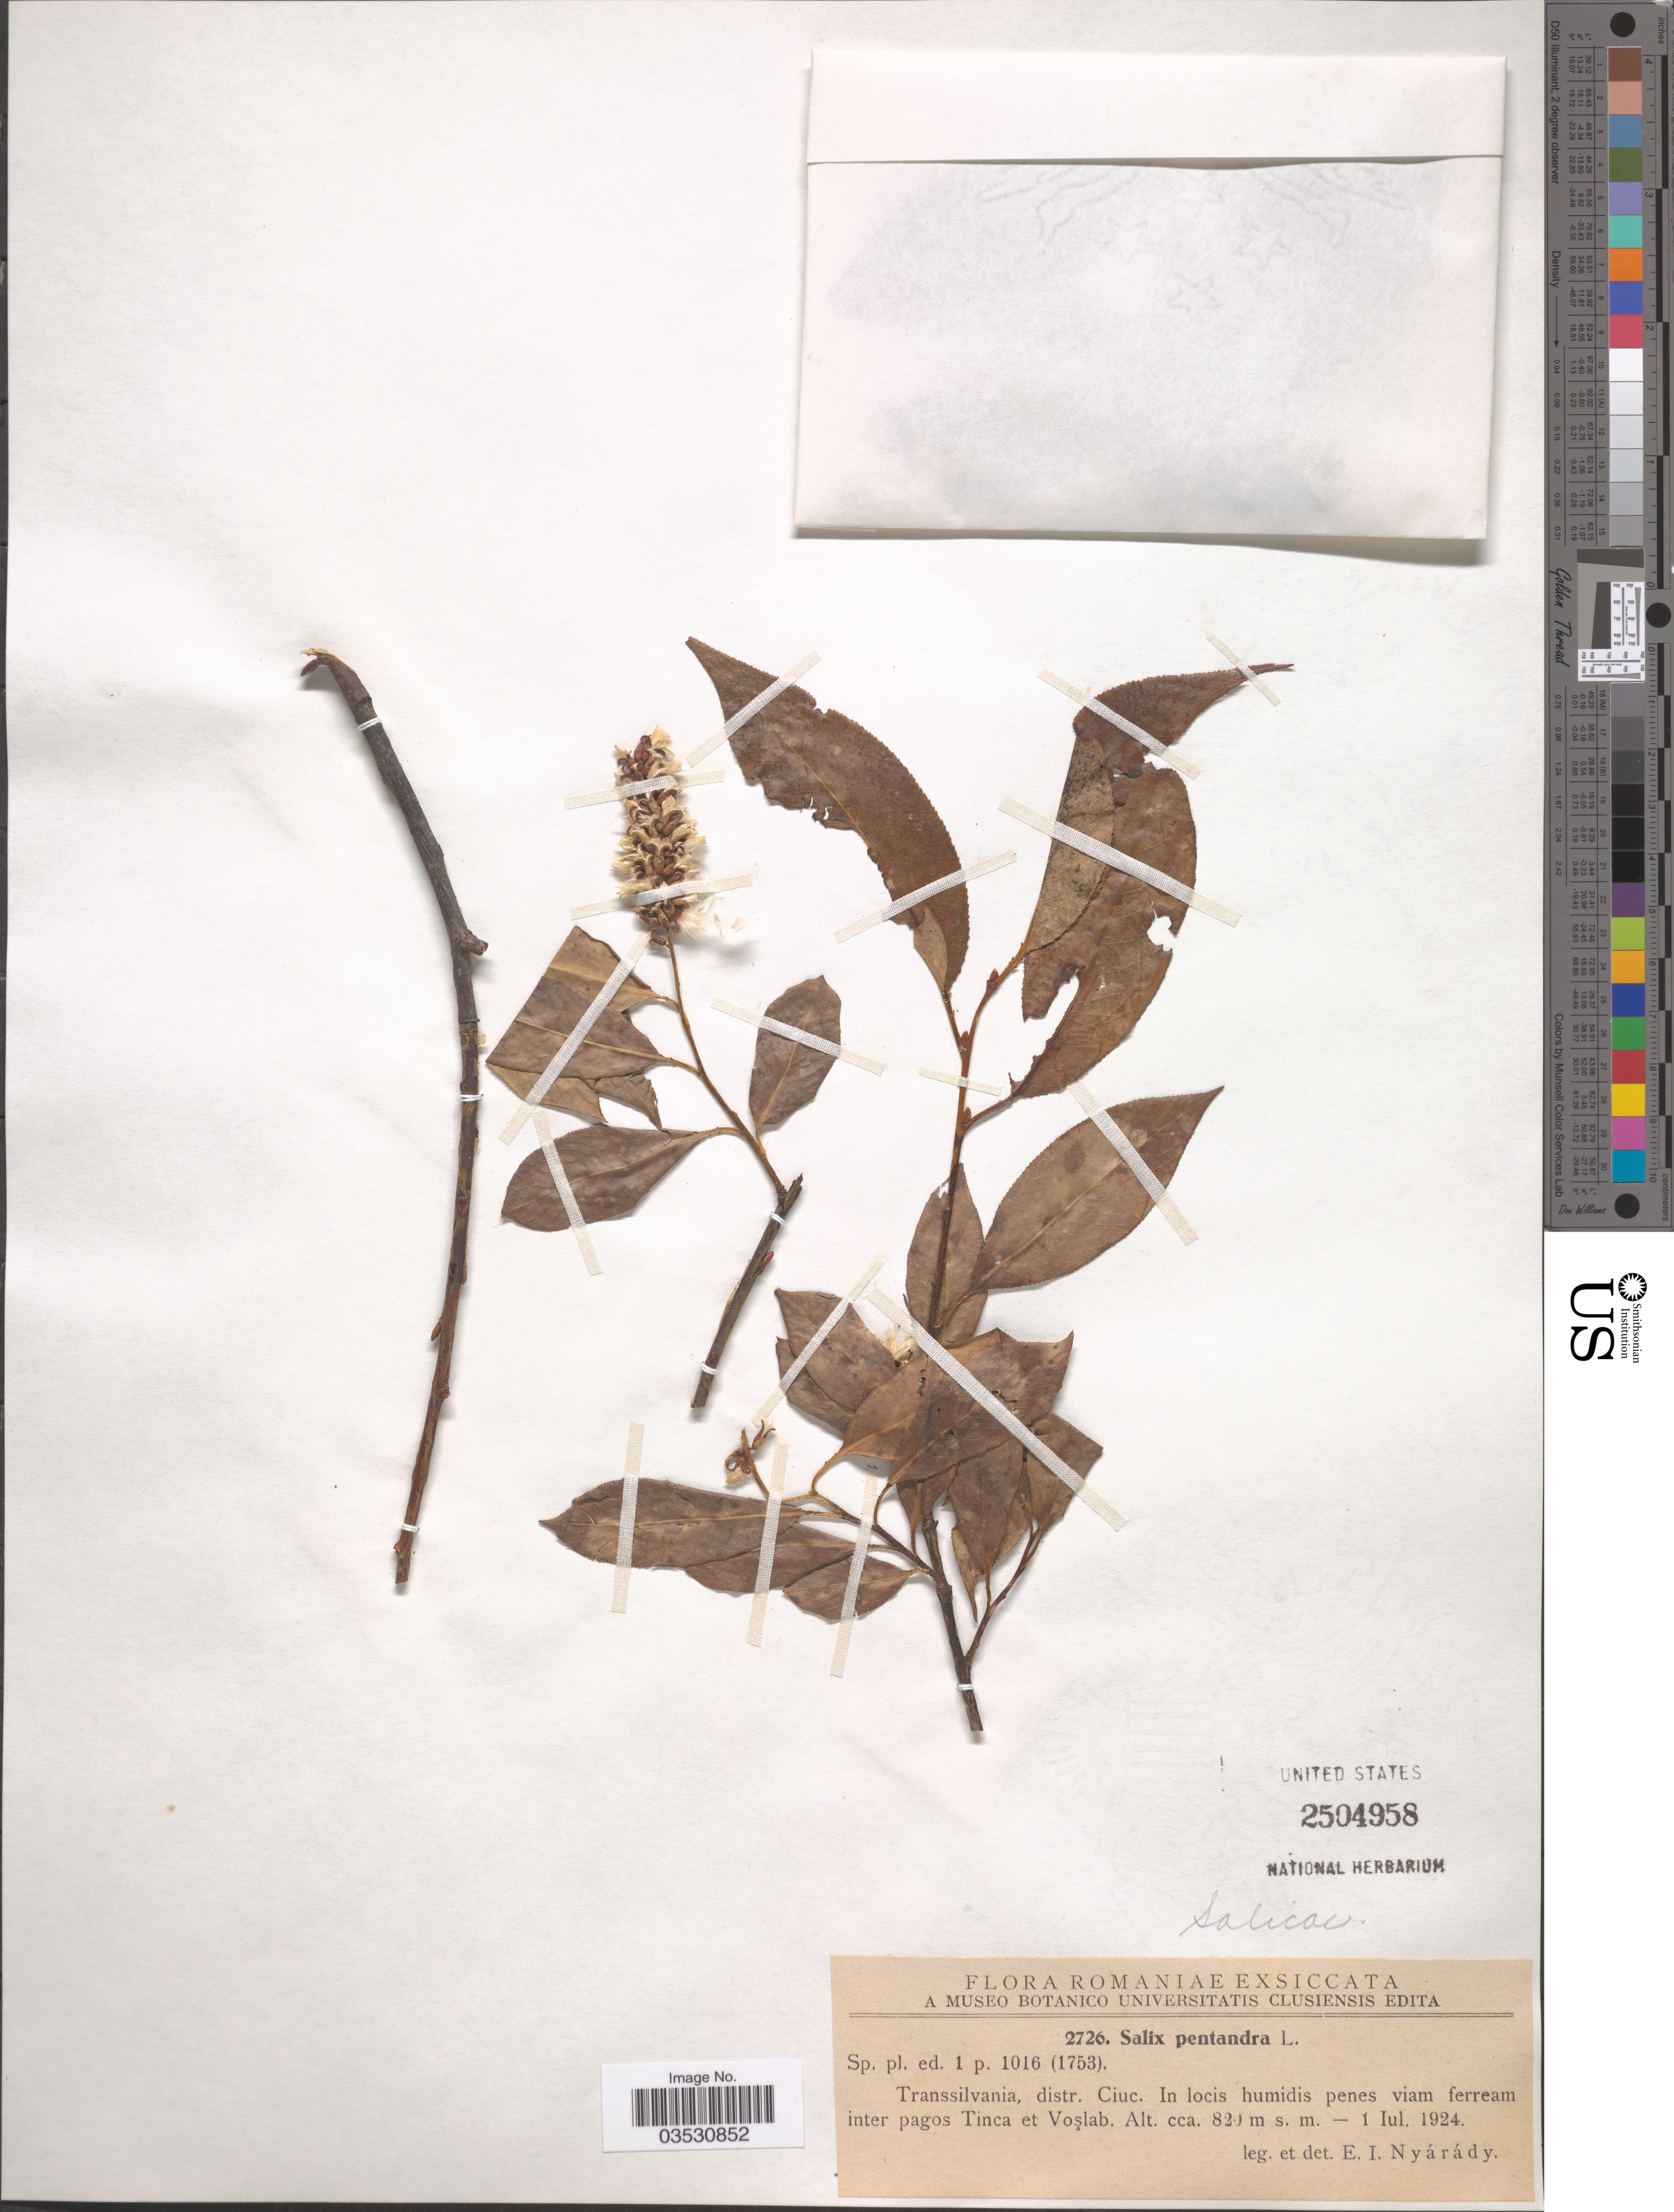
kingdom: Plantae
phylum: Tracheophyta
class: Magnoliopsida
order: Malpighiales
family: Salicaceae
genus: Salix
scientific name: Salix pentandra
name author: L.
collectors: E. Nyárády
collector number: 2726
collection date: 1924-07-01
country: Romania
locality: Transsilvania, distr. Ciuc. In locis humidis penes viam ferream inter pagos Tinca et Voslab.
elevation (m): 820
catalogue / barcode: US 2504958